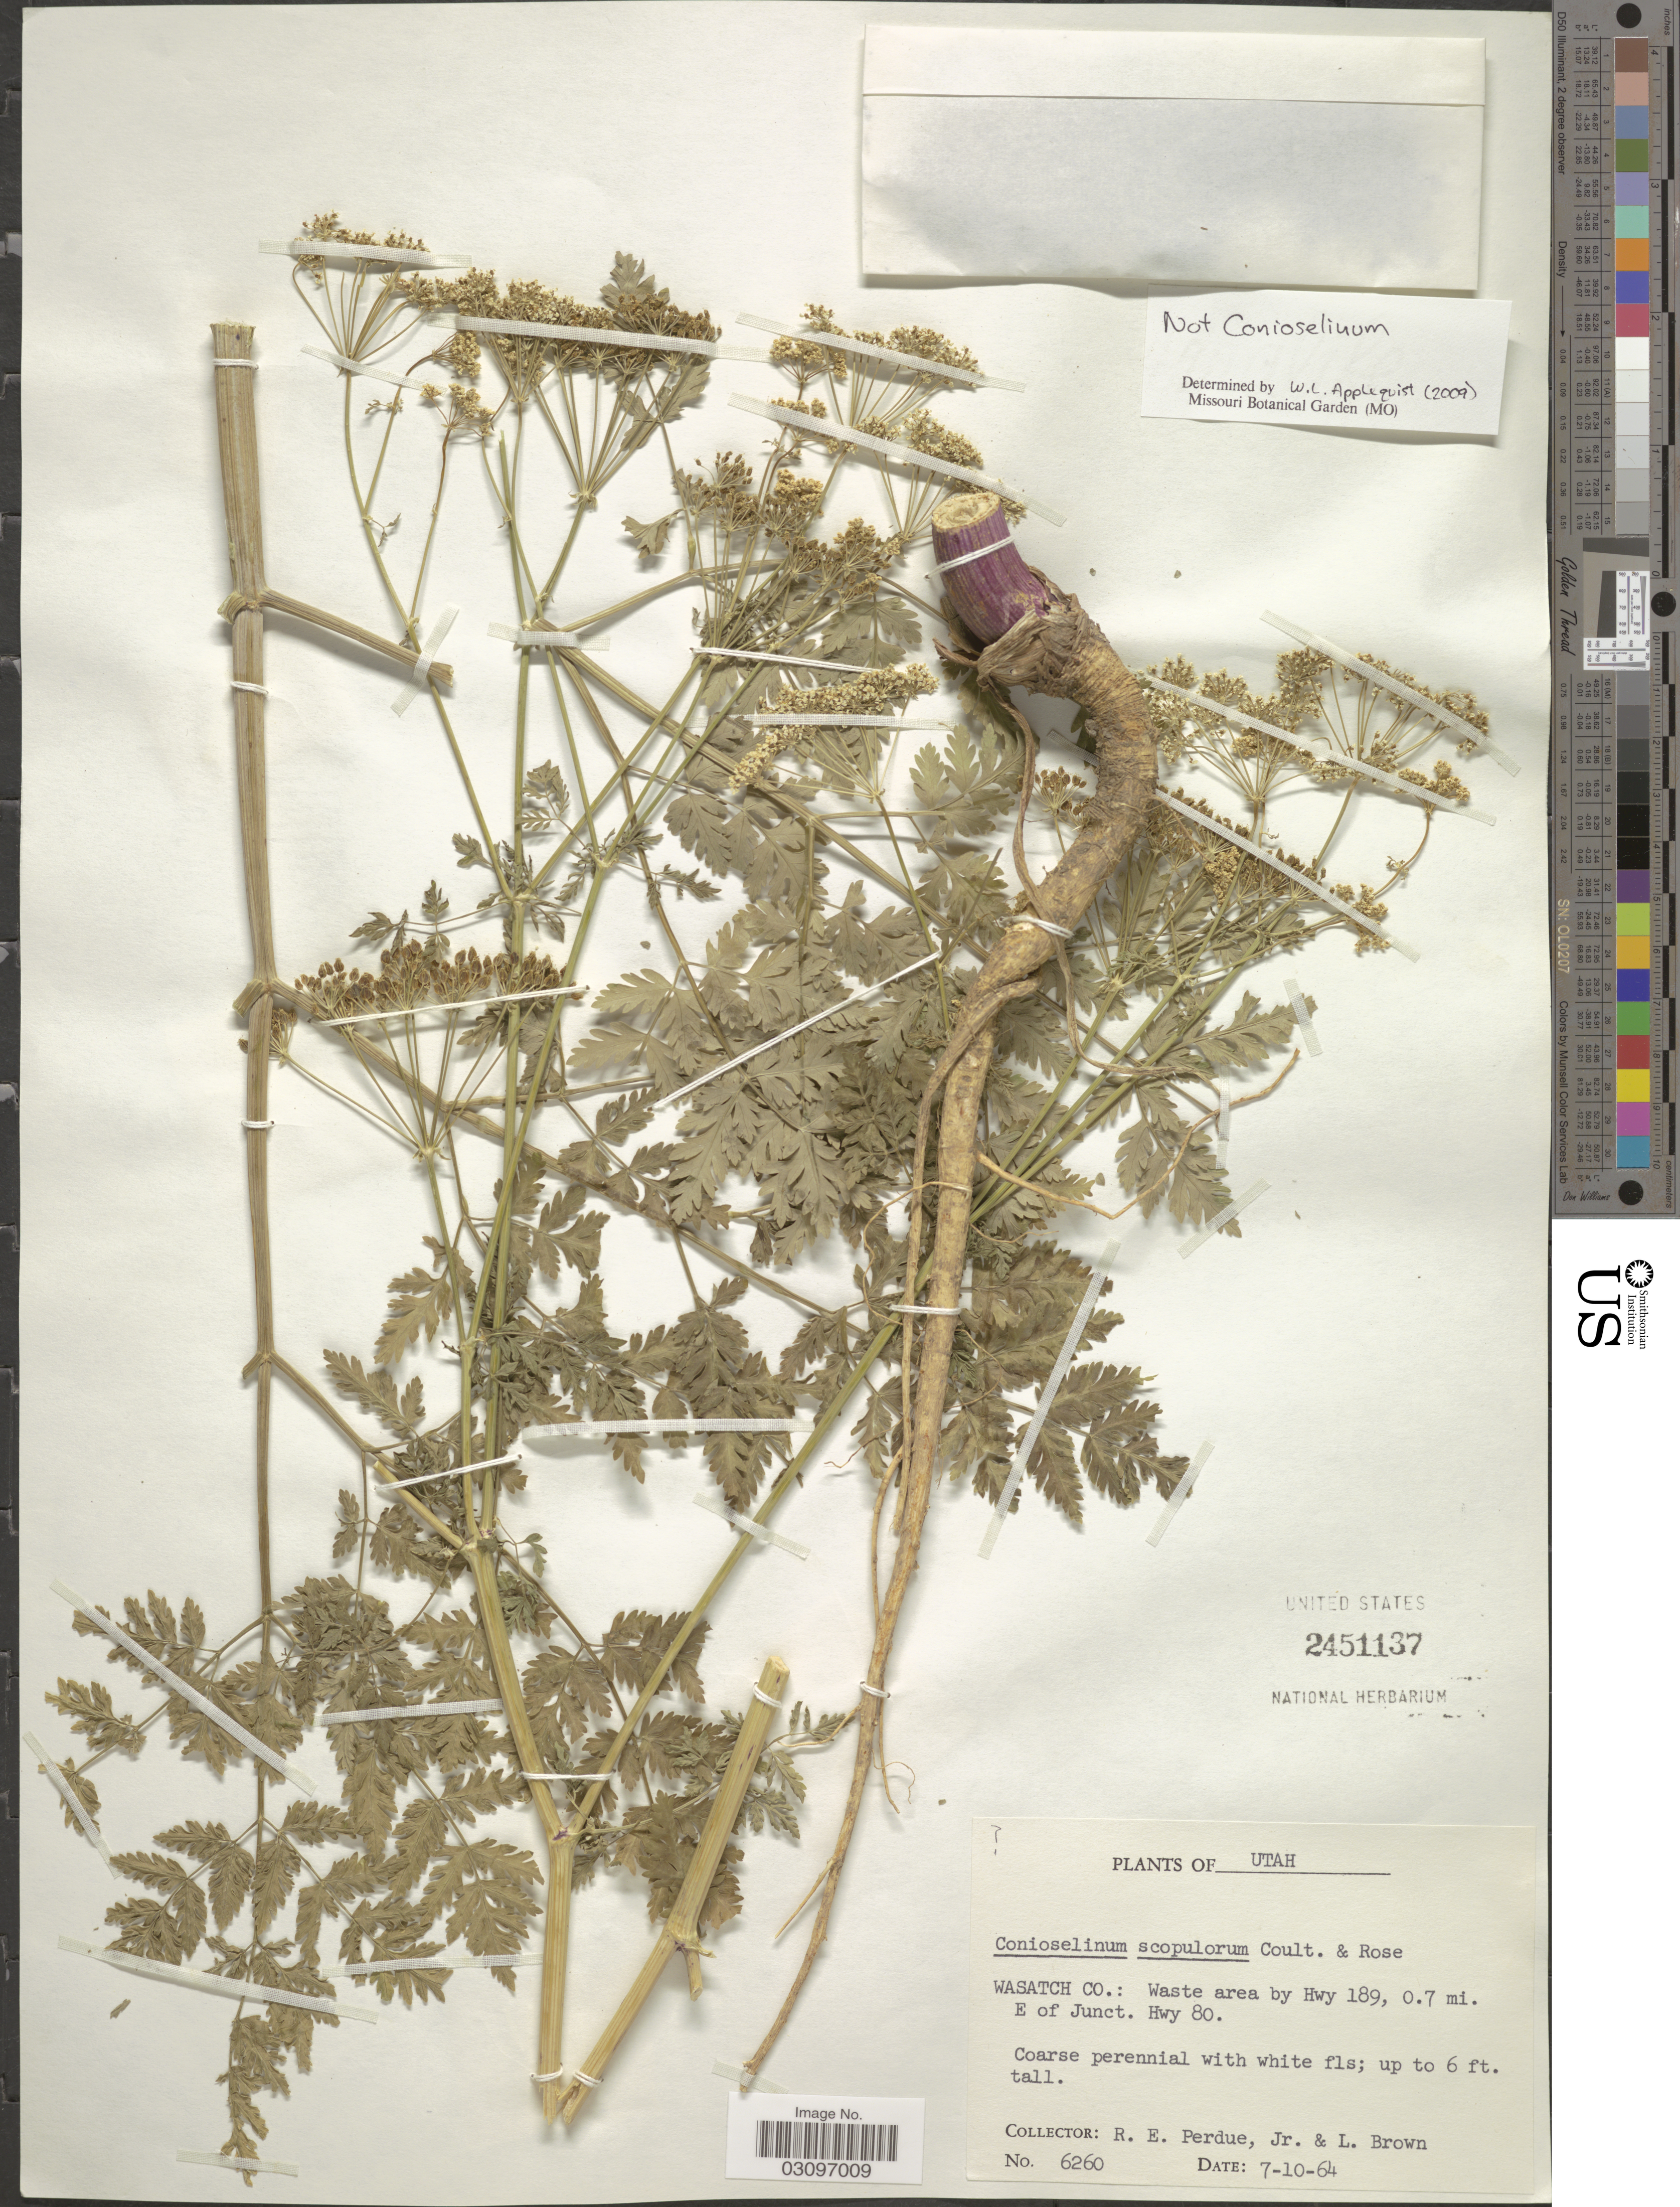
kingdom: Plantae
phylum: Tracheophyta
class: Magnoliopsida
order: Apiales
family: Apiaceae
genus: Conium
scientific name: Conium maculatum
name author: L.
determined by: Mendoza, M.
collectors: R. E. Perdue & L. Brown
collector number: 6260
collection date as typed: Transcribed d/m/y: 10/7/64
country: United States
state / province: Utah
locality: Wasatch Co.: Waste area by Hwy 189, 0.7 mi. E of Junct. Hwy 80.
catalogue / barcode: US 2451137